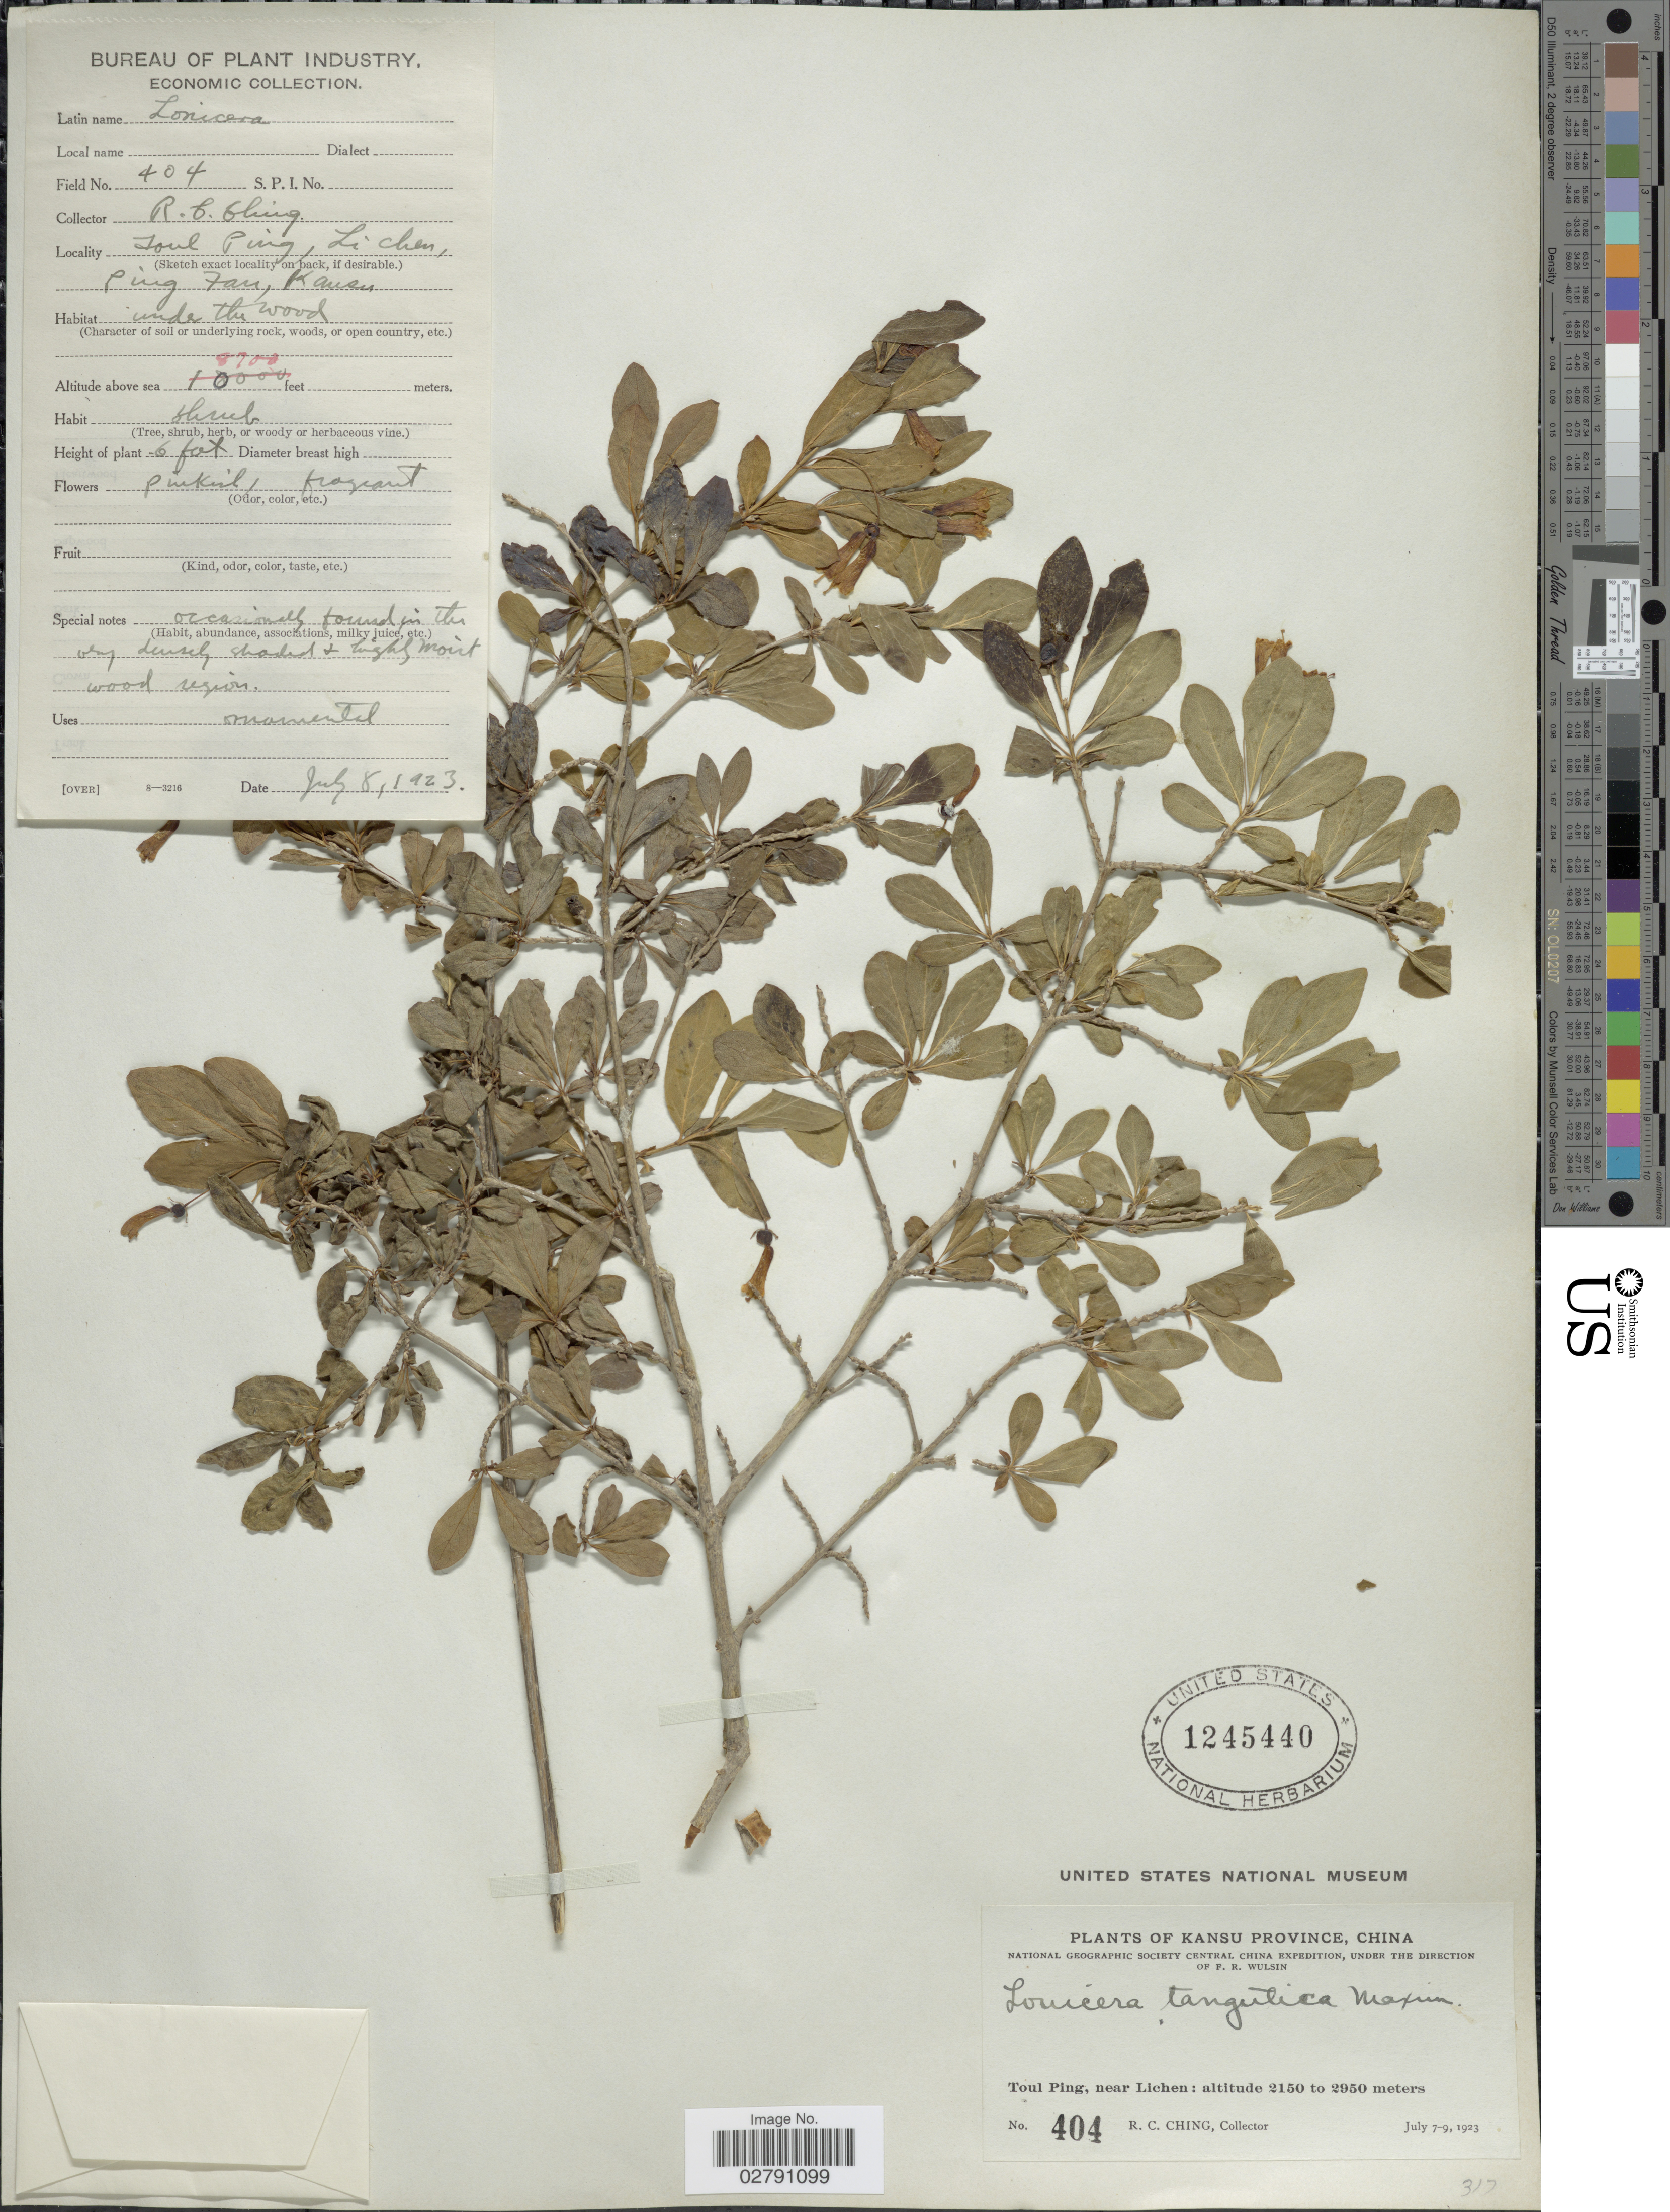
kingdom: Plantae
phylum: Tracheophyta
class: Magnoliopsida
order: Dipsacales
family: Caprifoliaceae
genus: Lonicera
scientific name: Lonicera tangutica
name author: Maxim.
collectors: R. C. Ching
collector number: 404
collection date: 1923-07-08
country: China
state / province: Gansu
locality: Kansu Province. Toul Ping, near Lichen.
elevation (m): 2150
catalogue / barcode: US 1245440